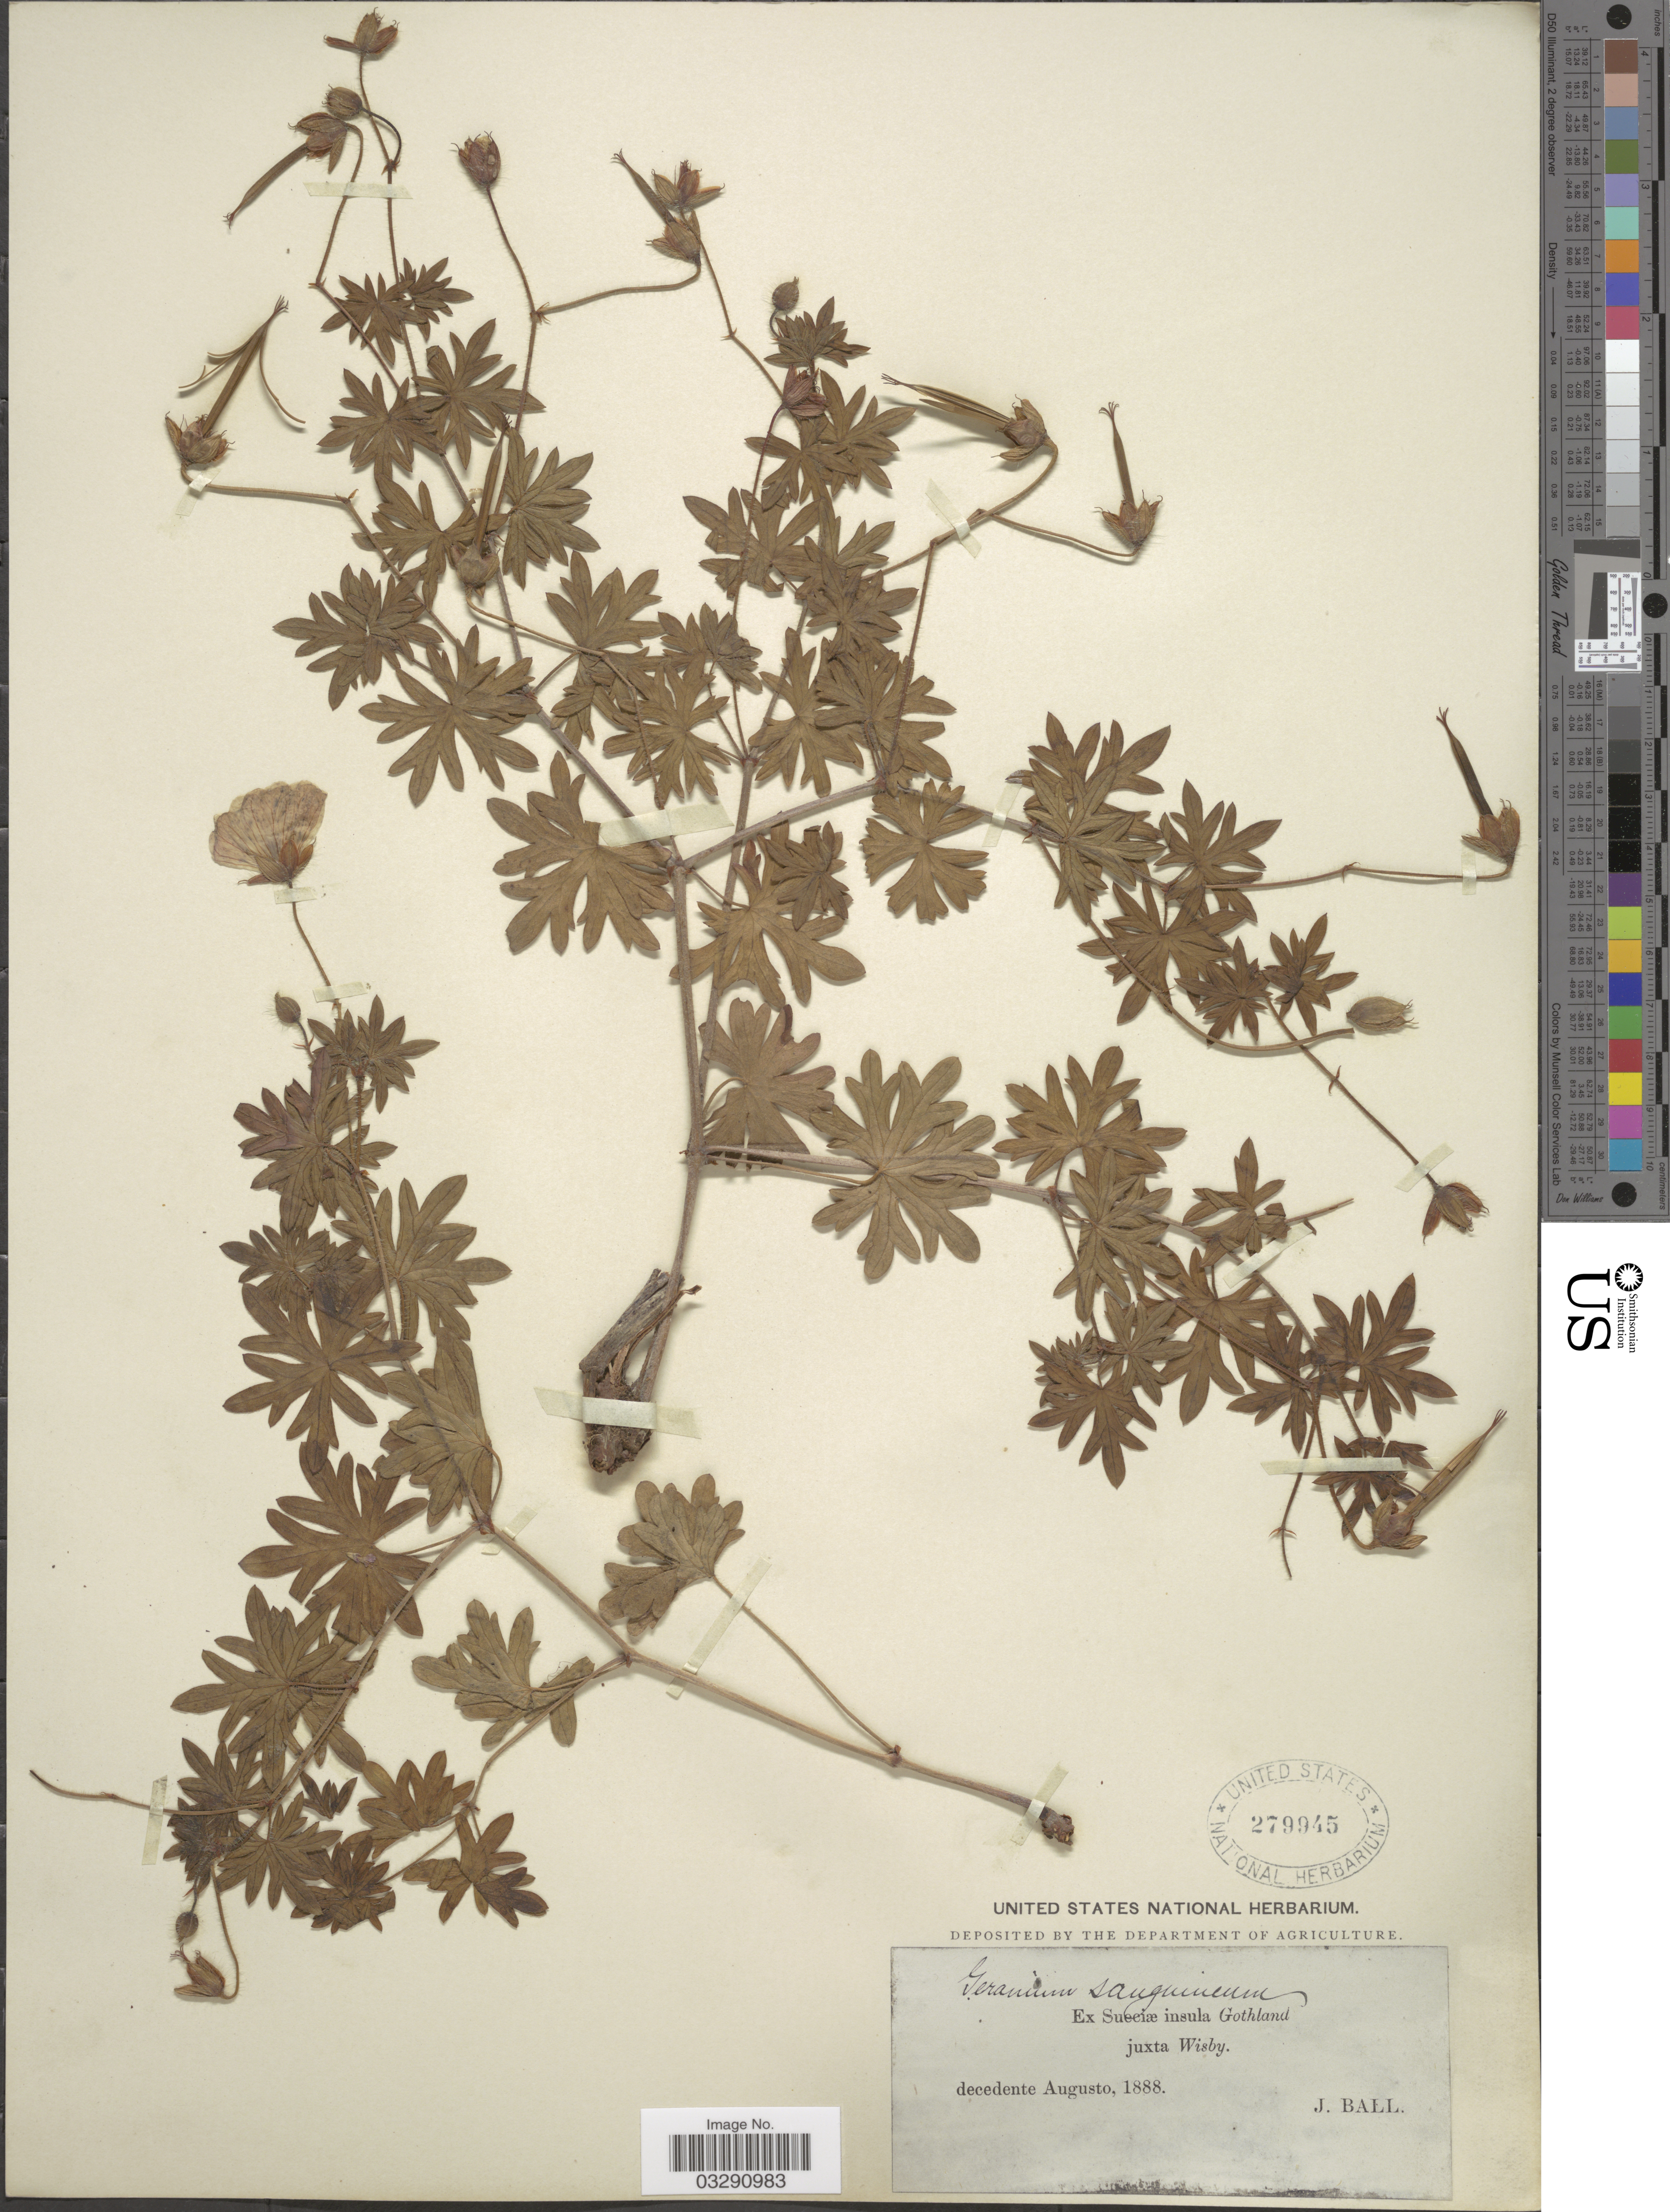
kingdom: Plantae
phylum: Tracheophyta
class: Magnoliopsida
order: Geraniales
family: Geraniaceae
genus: Geranium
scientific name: Geranium sanguineum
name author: L.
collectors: J. Ball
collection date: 1888-08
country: Sweden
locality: Ex Sueciæ insula Gothland juxta Wisby.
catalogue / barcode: US 279945